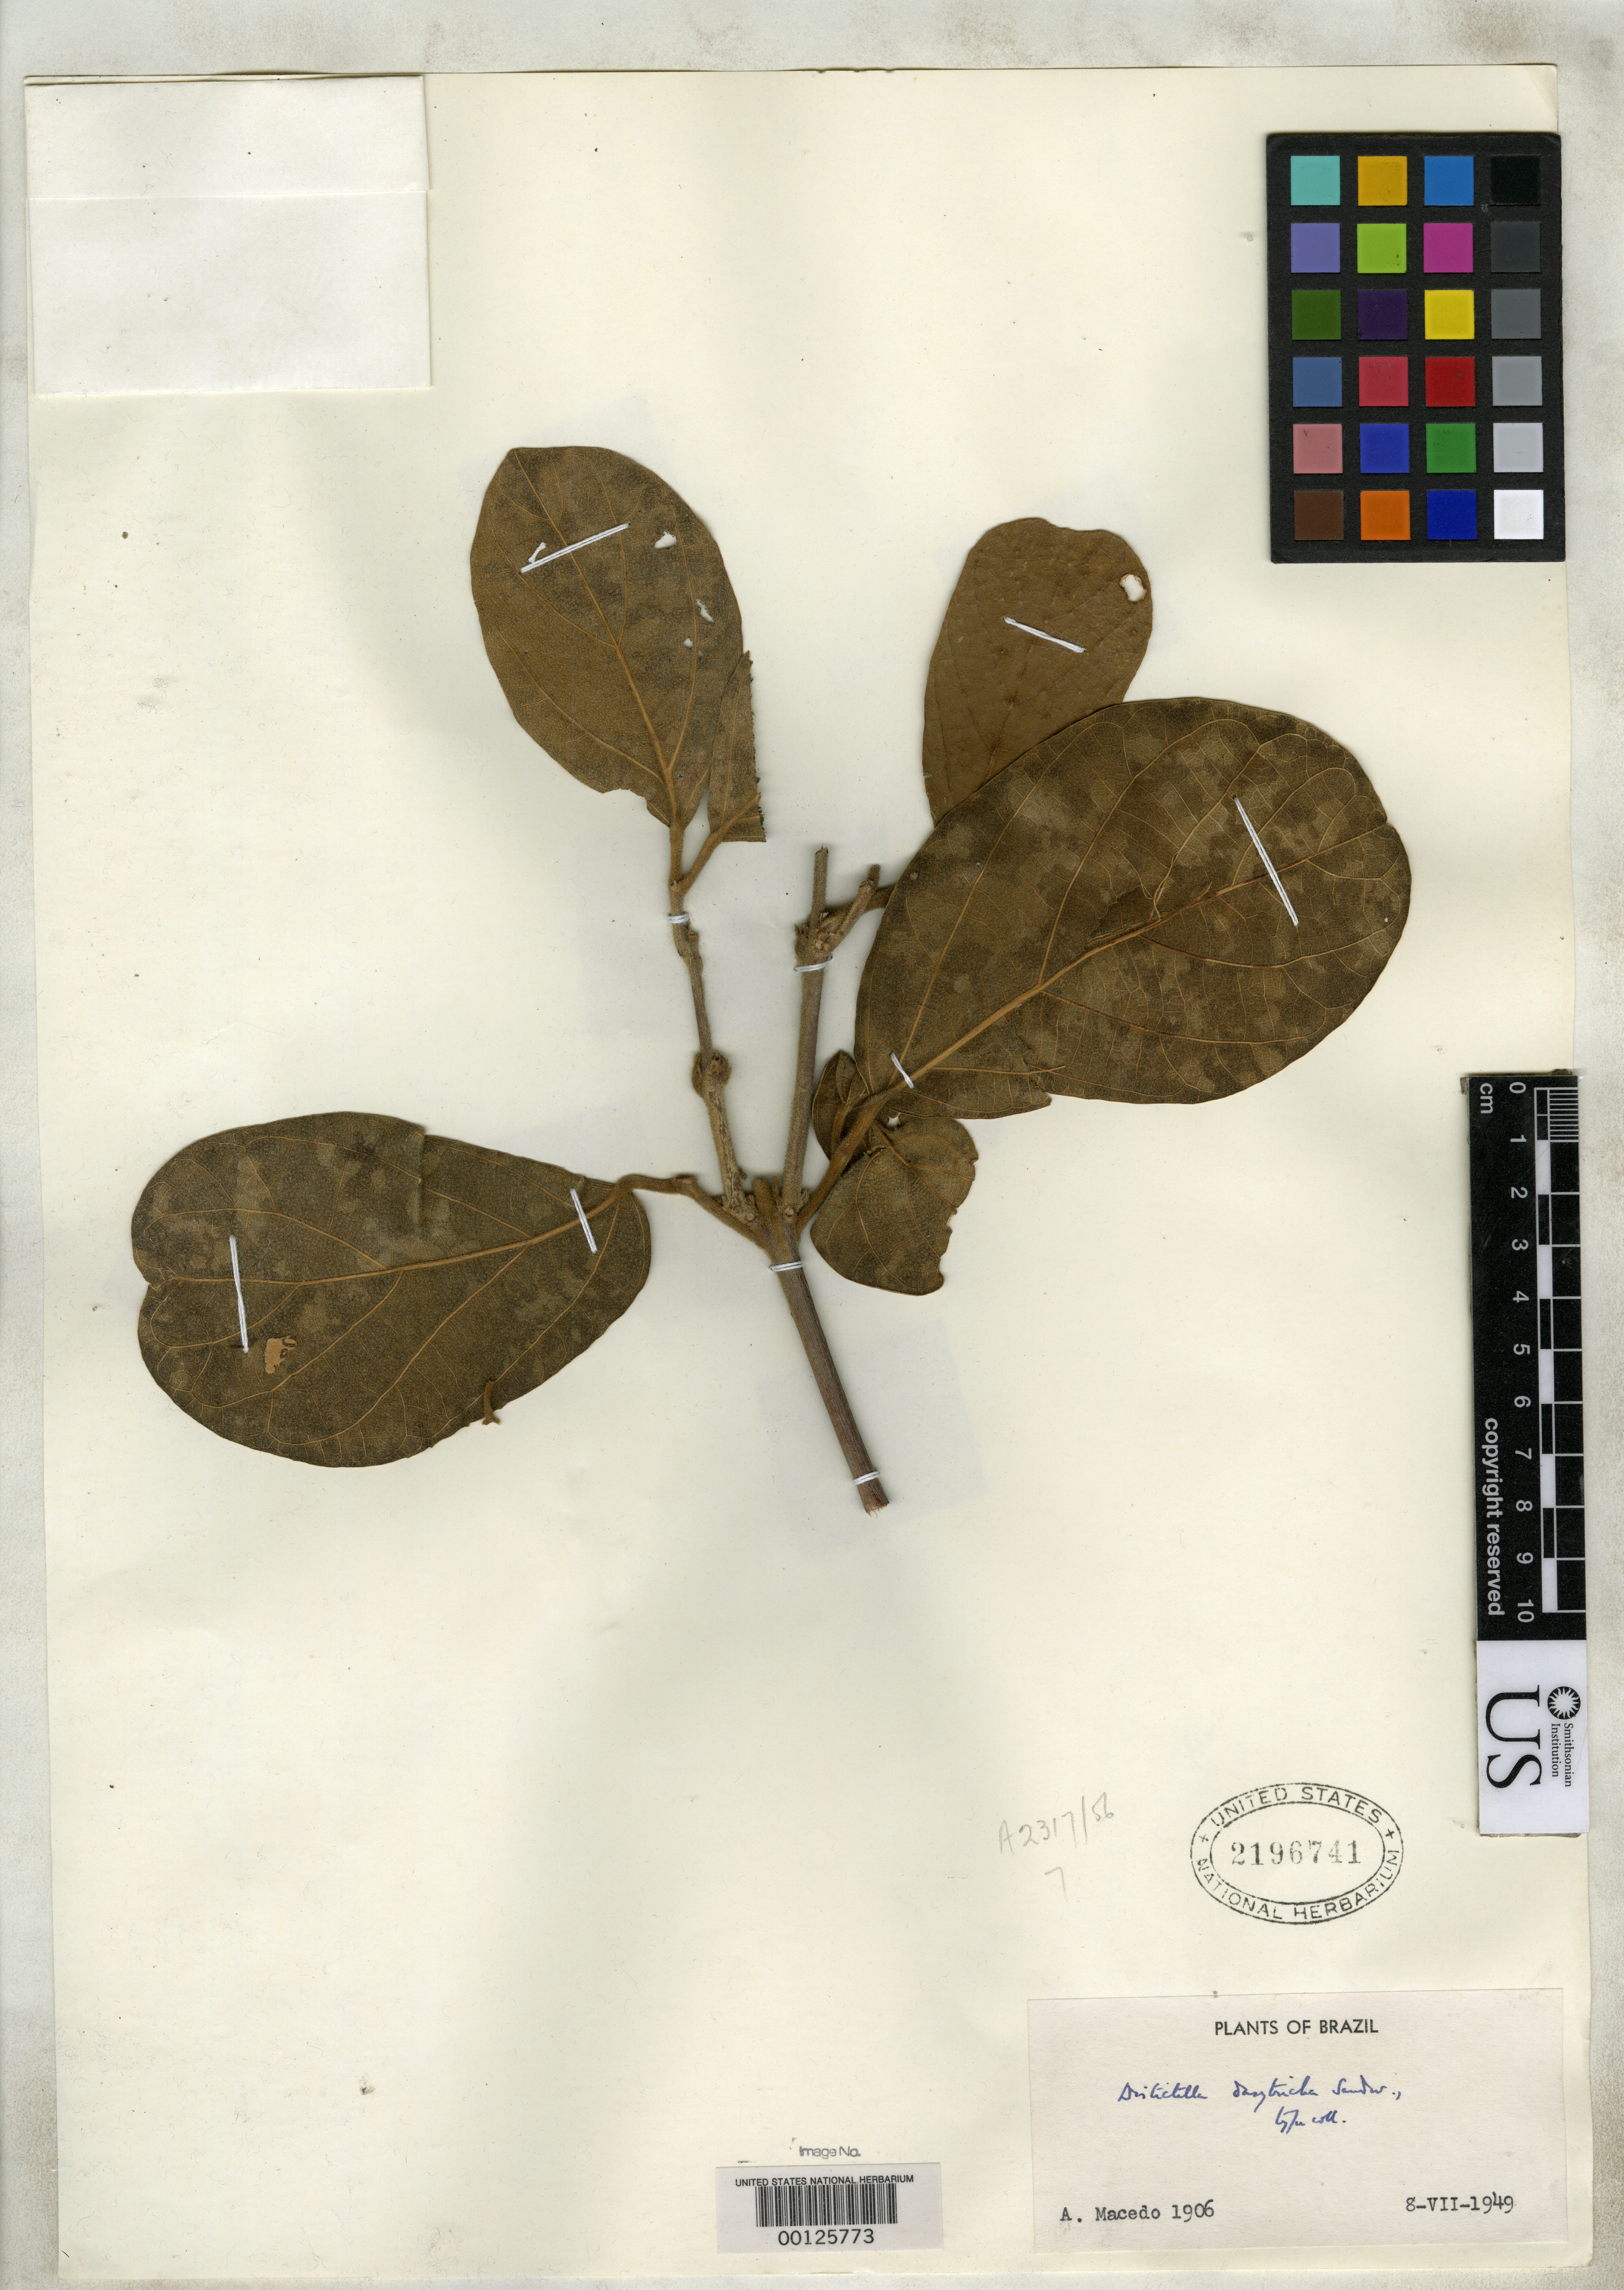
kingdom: Plantae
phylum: Tracheophyta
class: Magnoliopsida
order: Lamiales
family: Bignoniaceae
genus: Distictella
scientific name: Distictella dasytricha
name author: Sandwith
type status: Isotype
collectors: A. Macedo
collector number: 1906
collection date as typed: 08 Jul 1949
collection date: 1949-07-08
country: Brazil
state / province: Goiás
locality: Inter Porto Imperial et Lunie, ad flum Tocantins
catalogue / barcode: US 2196741